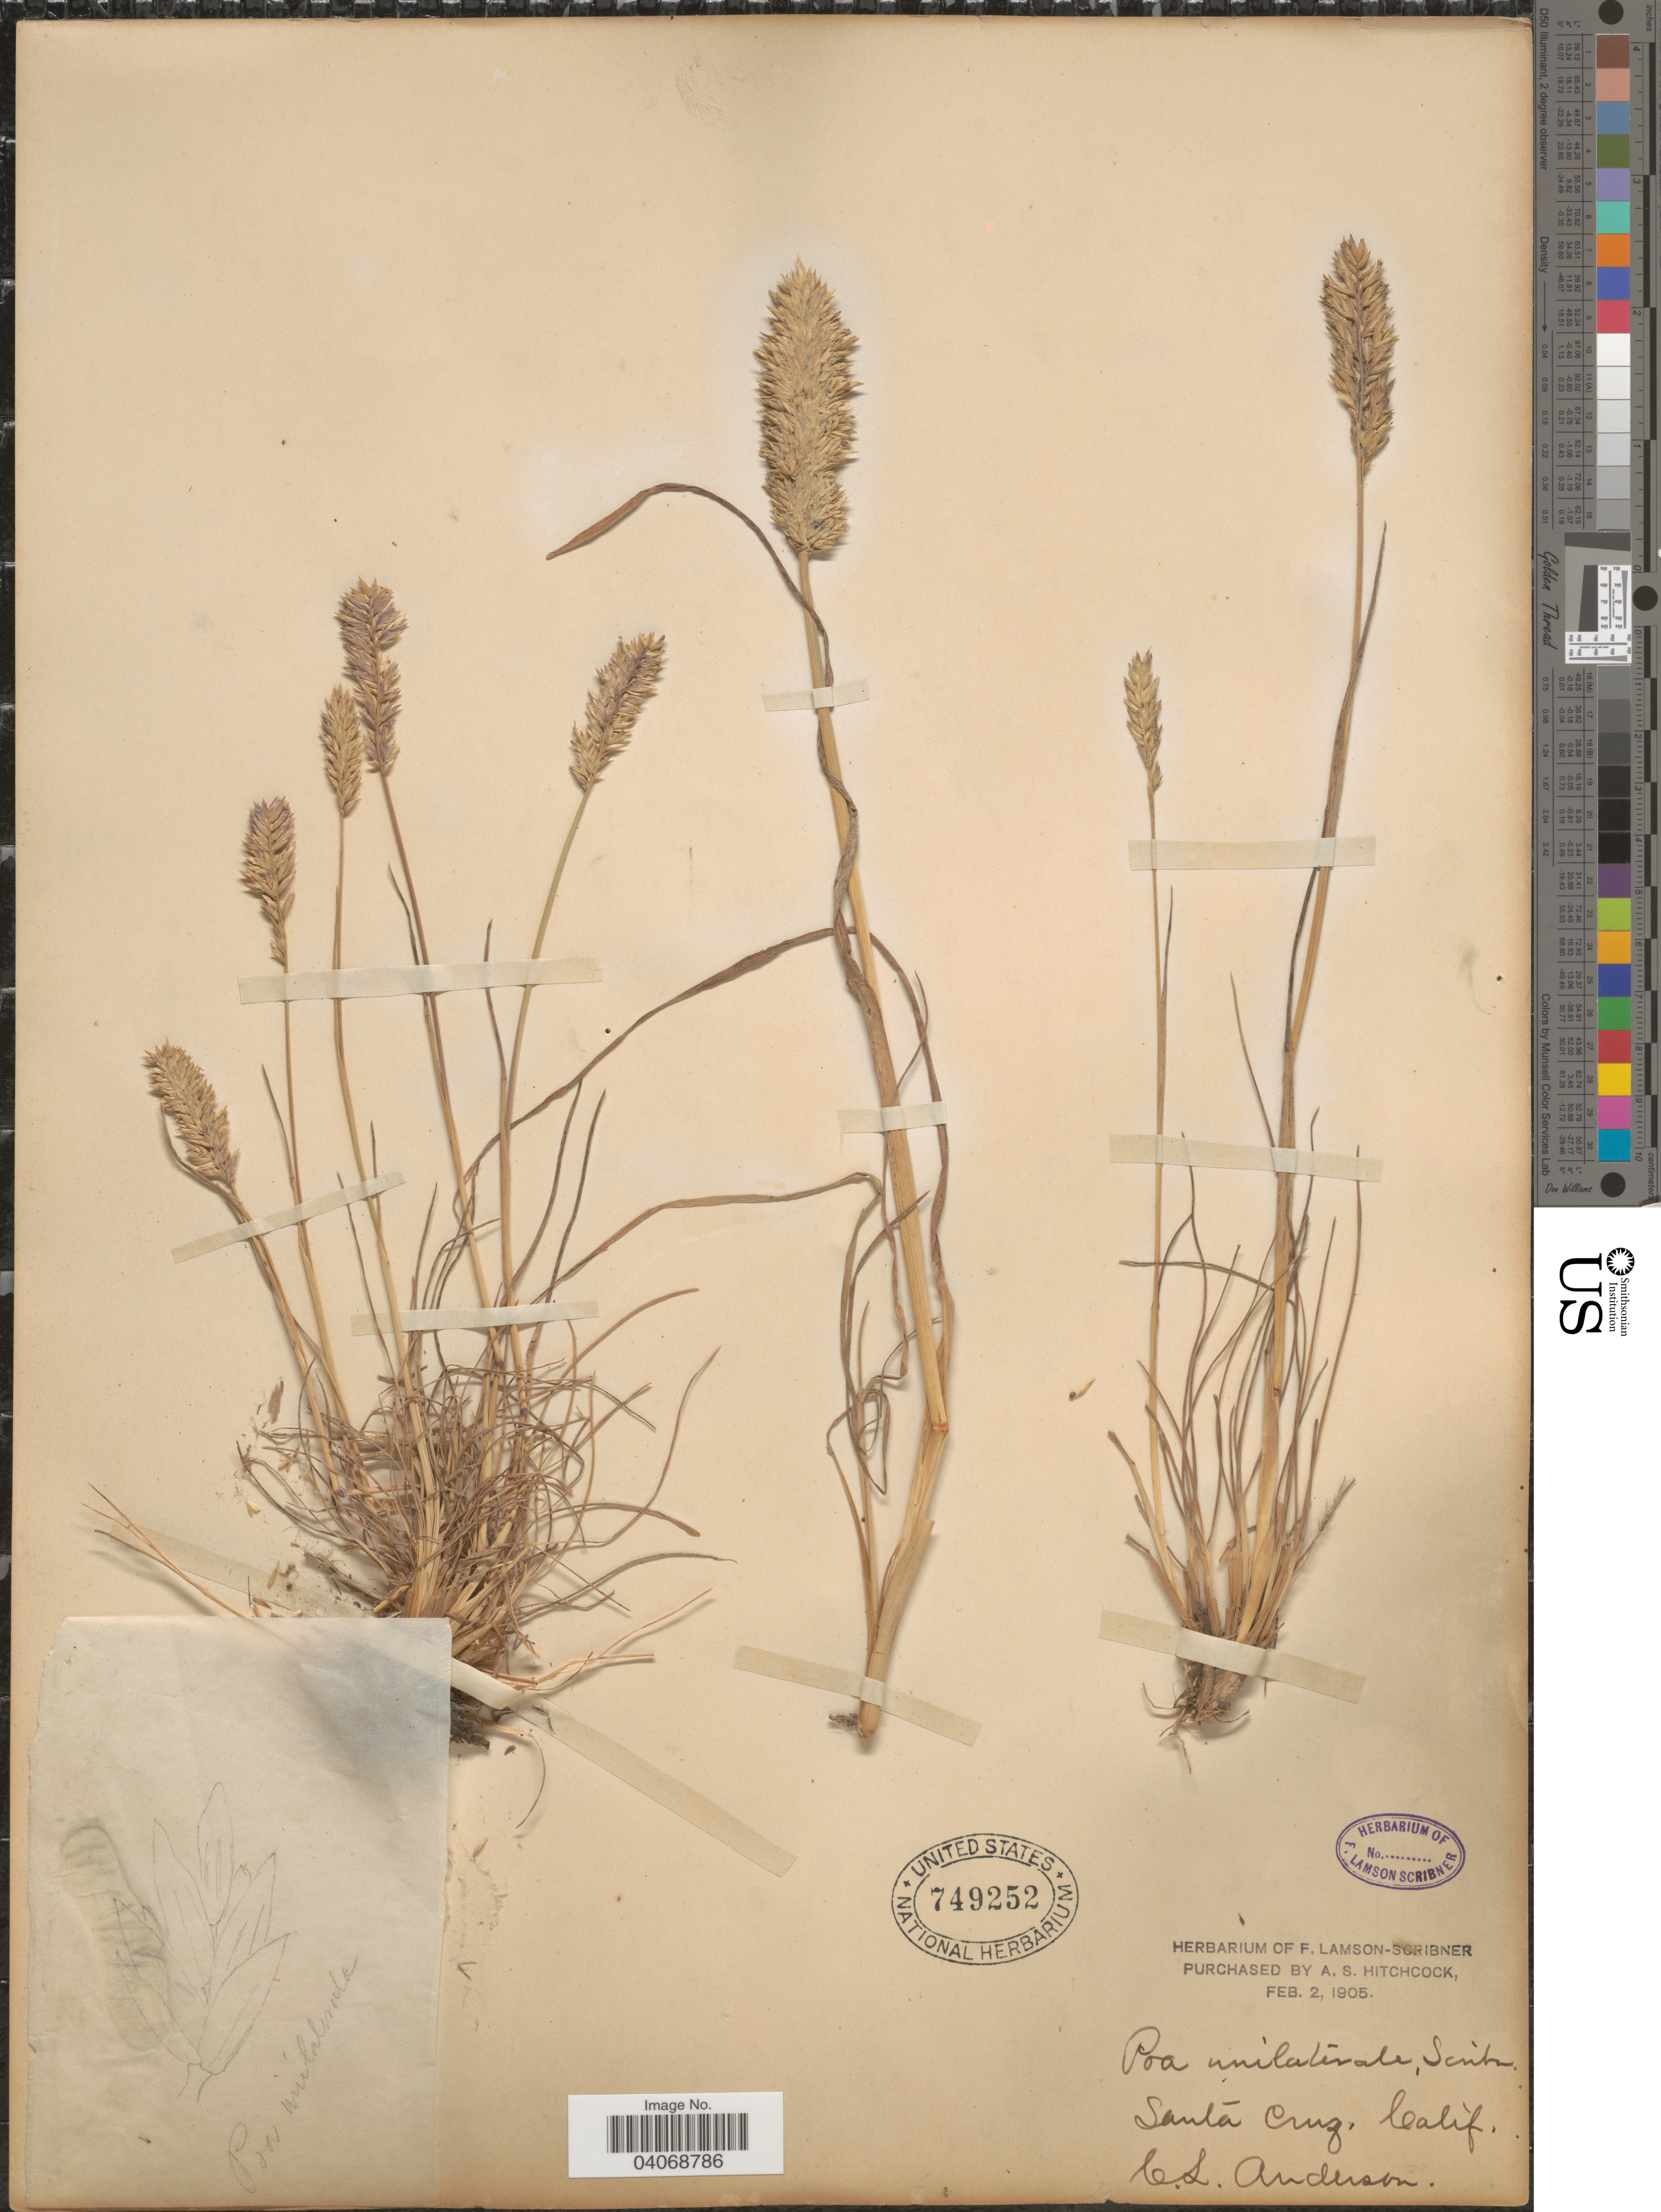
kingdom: Plantae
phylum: Tracheophyta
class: Liliopsida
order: Poales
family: Poaceae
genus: Poa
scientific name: Poa unilateralis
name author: Scribn. ex Vasey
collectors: C. L. Anderson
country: United States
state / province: California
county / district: Santa Cruz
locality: Santa Cruz.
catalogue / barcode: US 749252